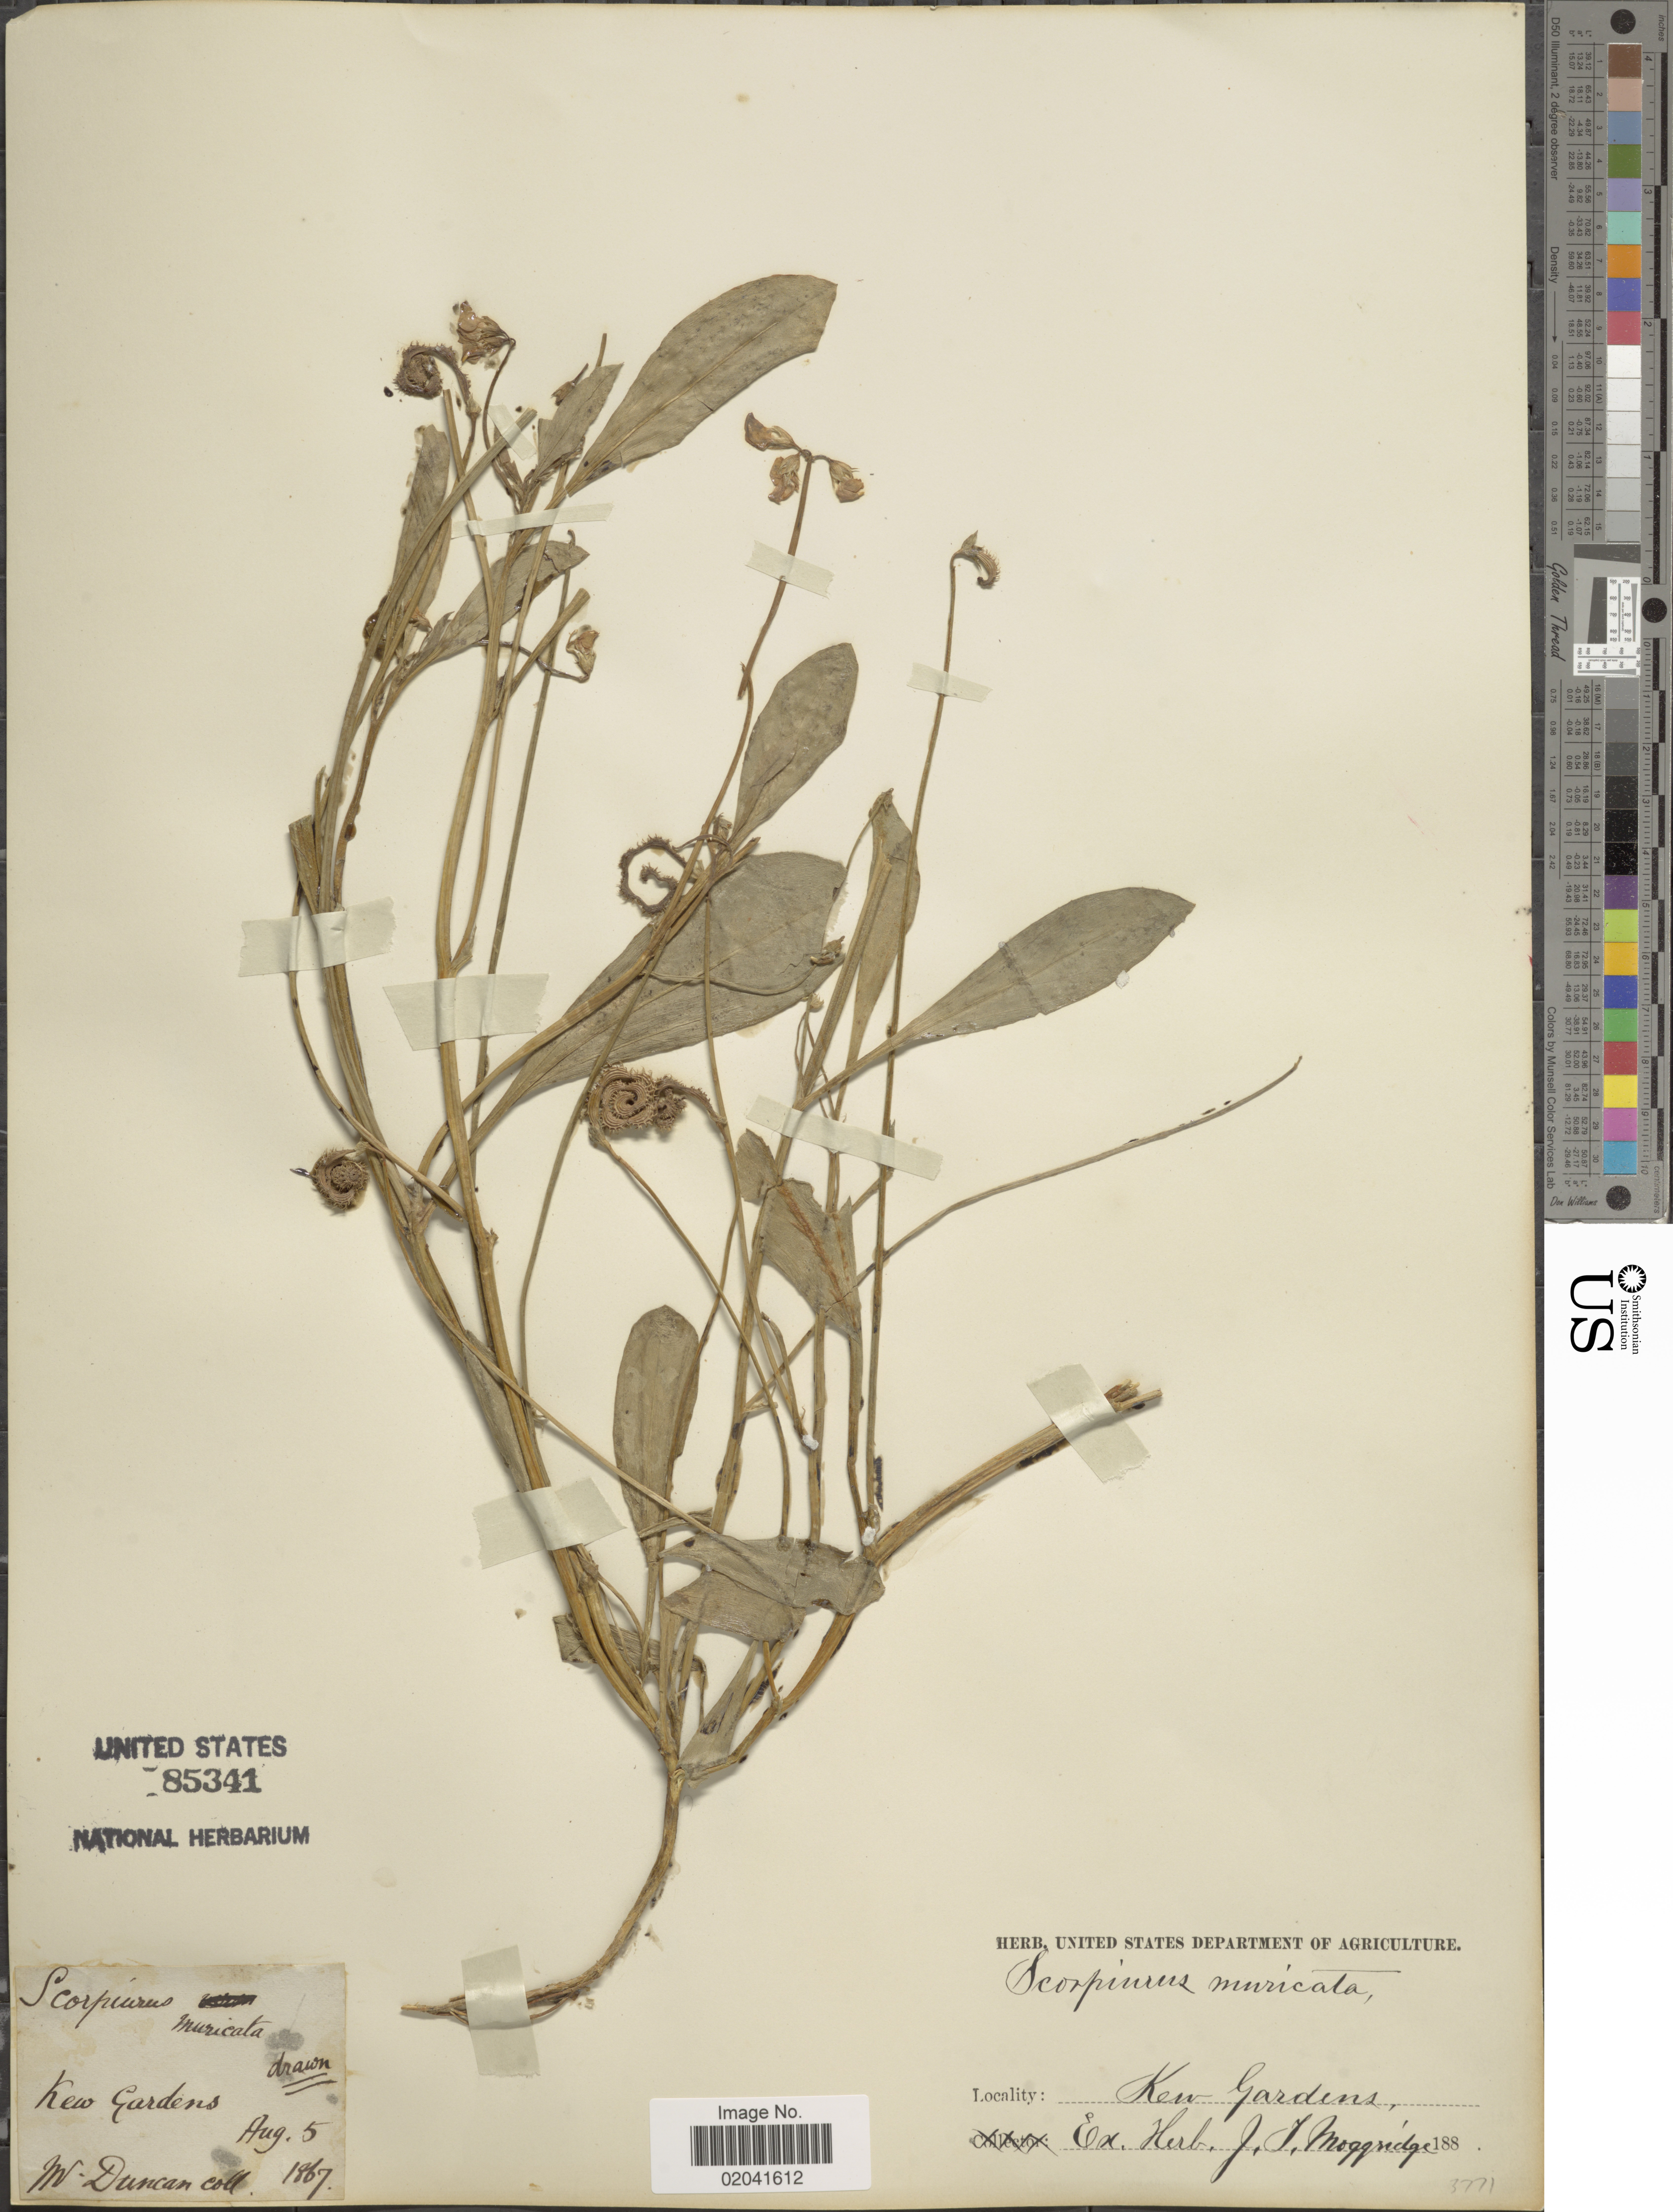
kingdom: Plantae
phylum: Tracheophyta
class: Magnoliopsida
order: Fabales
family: Fabaceae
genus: Scorpiurus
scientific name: Scorpiurus muricatus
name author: L.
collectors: W. Duncan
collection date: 1867-08-05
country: United Kingdom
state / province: England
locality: Kew Gardens.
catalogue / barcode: US 85341